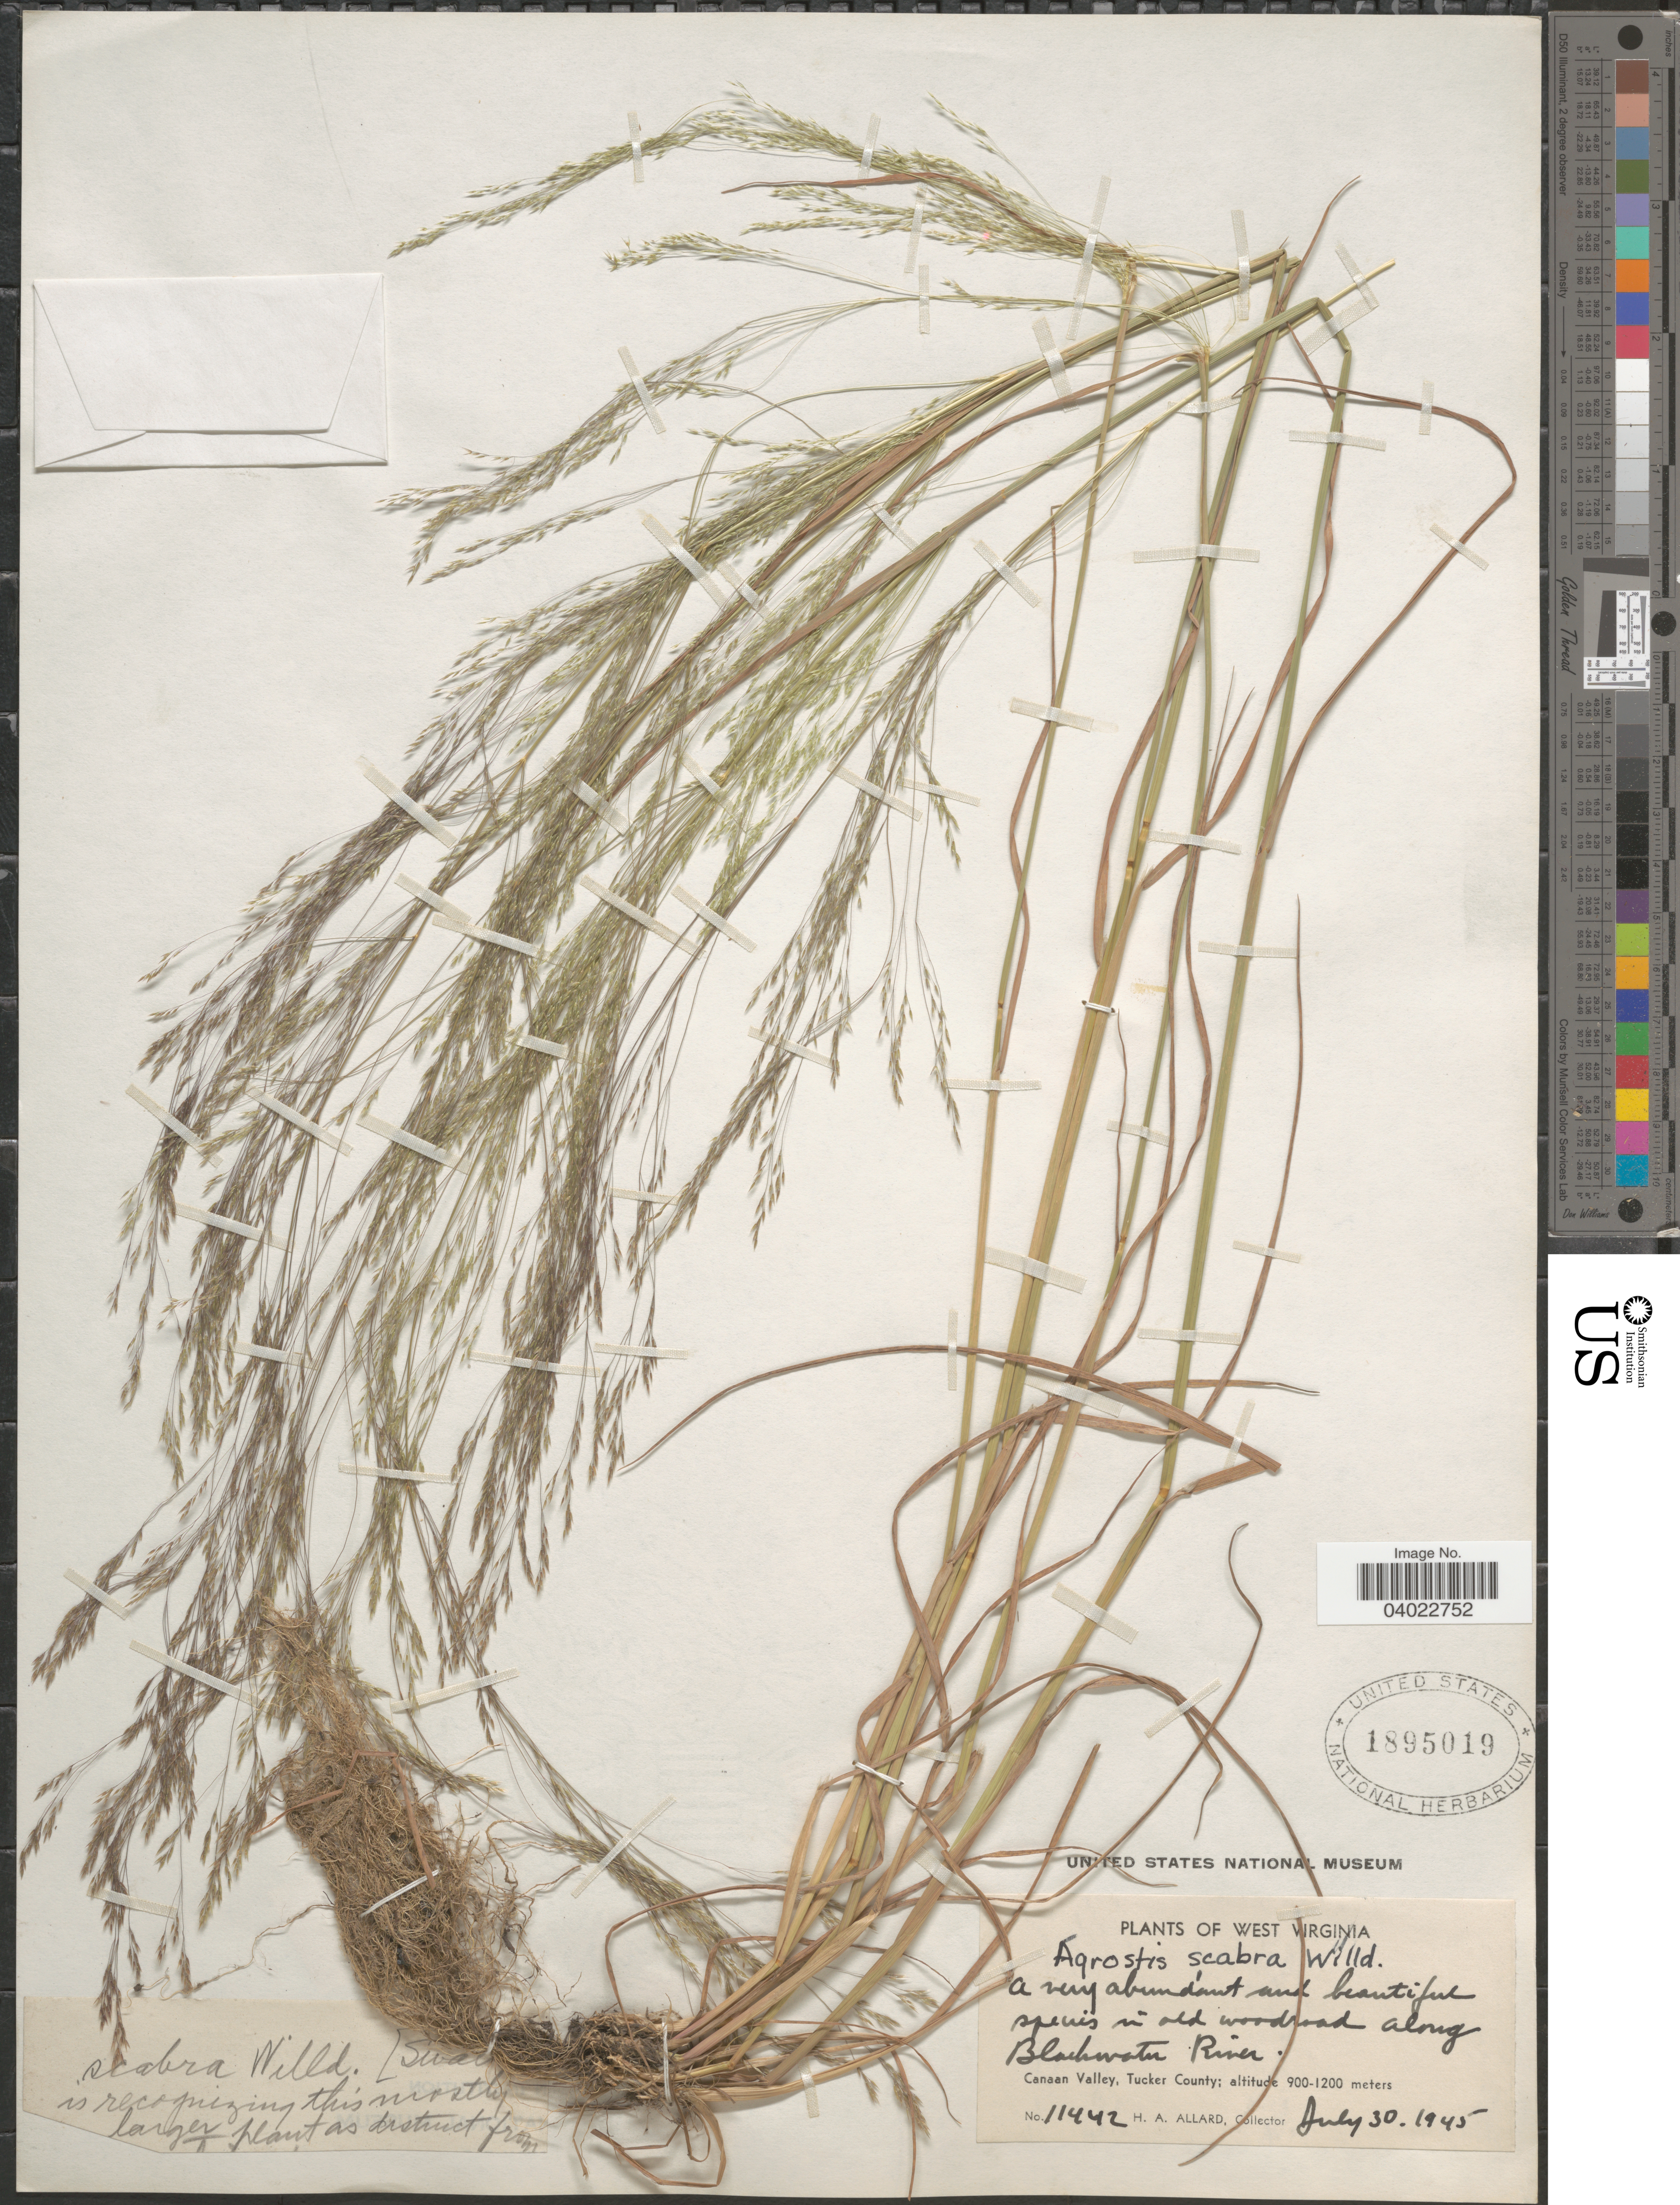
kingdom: Plantae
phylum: Tracheophyta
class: Liliopsida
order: Poales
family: Poaceae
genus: Agrostis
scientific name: Agrostis scabra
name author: Willd.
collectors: H. A. Allard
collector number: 11442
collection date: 1945-07-30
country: United States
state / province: West Virginia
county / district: Tucker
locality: In old woodroad along Blackwater River. Canaan Valley, Tucker County.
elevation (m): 900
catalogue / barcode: US 1895019